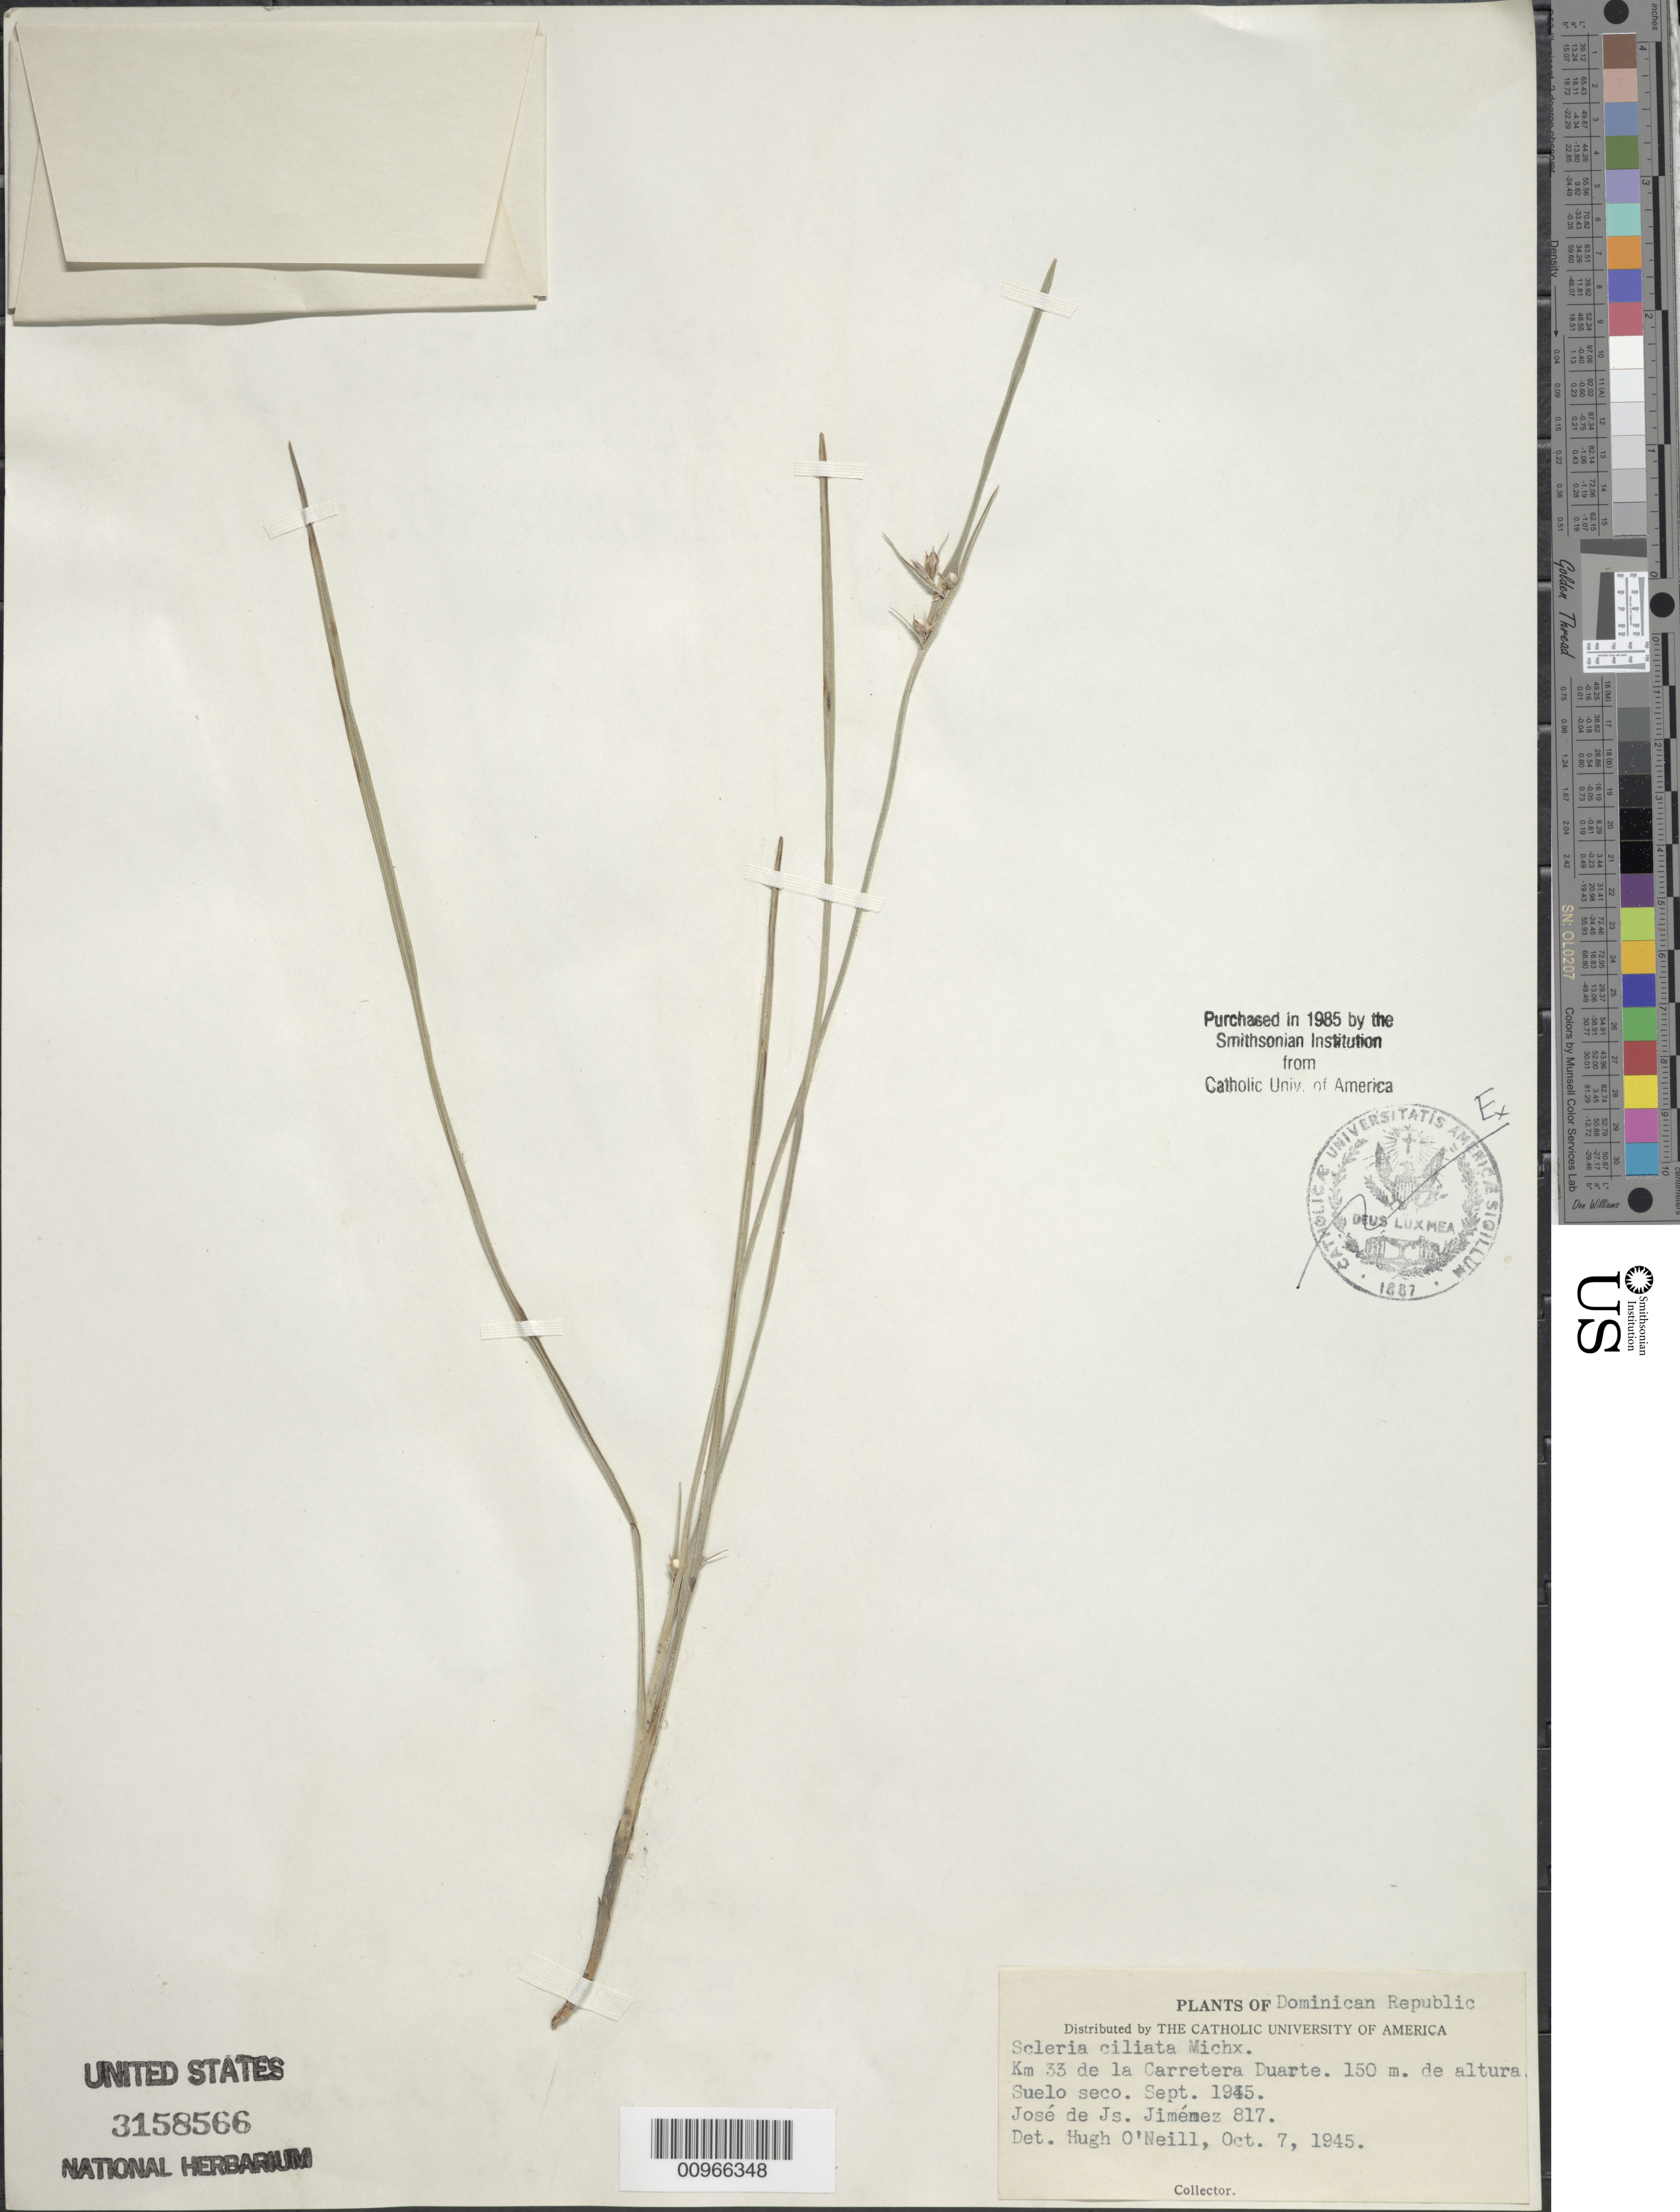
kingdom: Plantae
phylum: Tracheophyta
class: Liliopsida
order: Poales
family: Cyperaceae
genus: Scleria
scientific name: Scleria ciliata var. ciliata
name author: Michx.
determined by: O'Neill, Hugh T.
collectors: J. J. Jiménez Almonte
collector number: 817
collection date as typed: Sep 1945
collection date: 1945-09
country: Dominican Republic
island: Hispaniola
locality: Km 33 de la Carretera Duarte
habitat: Suelo seco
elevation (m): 150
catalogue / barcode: US 3158566